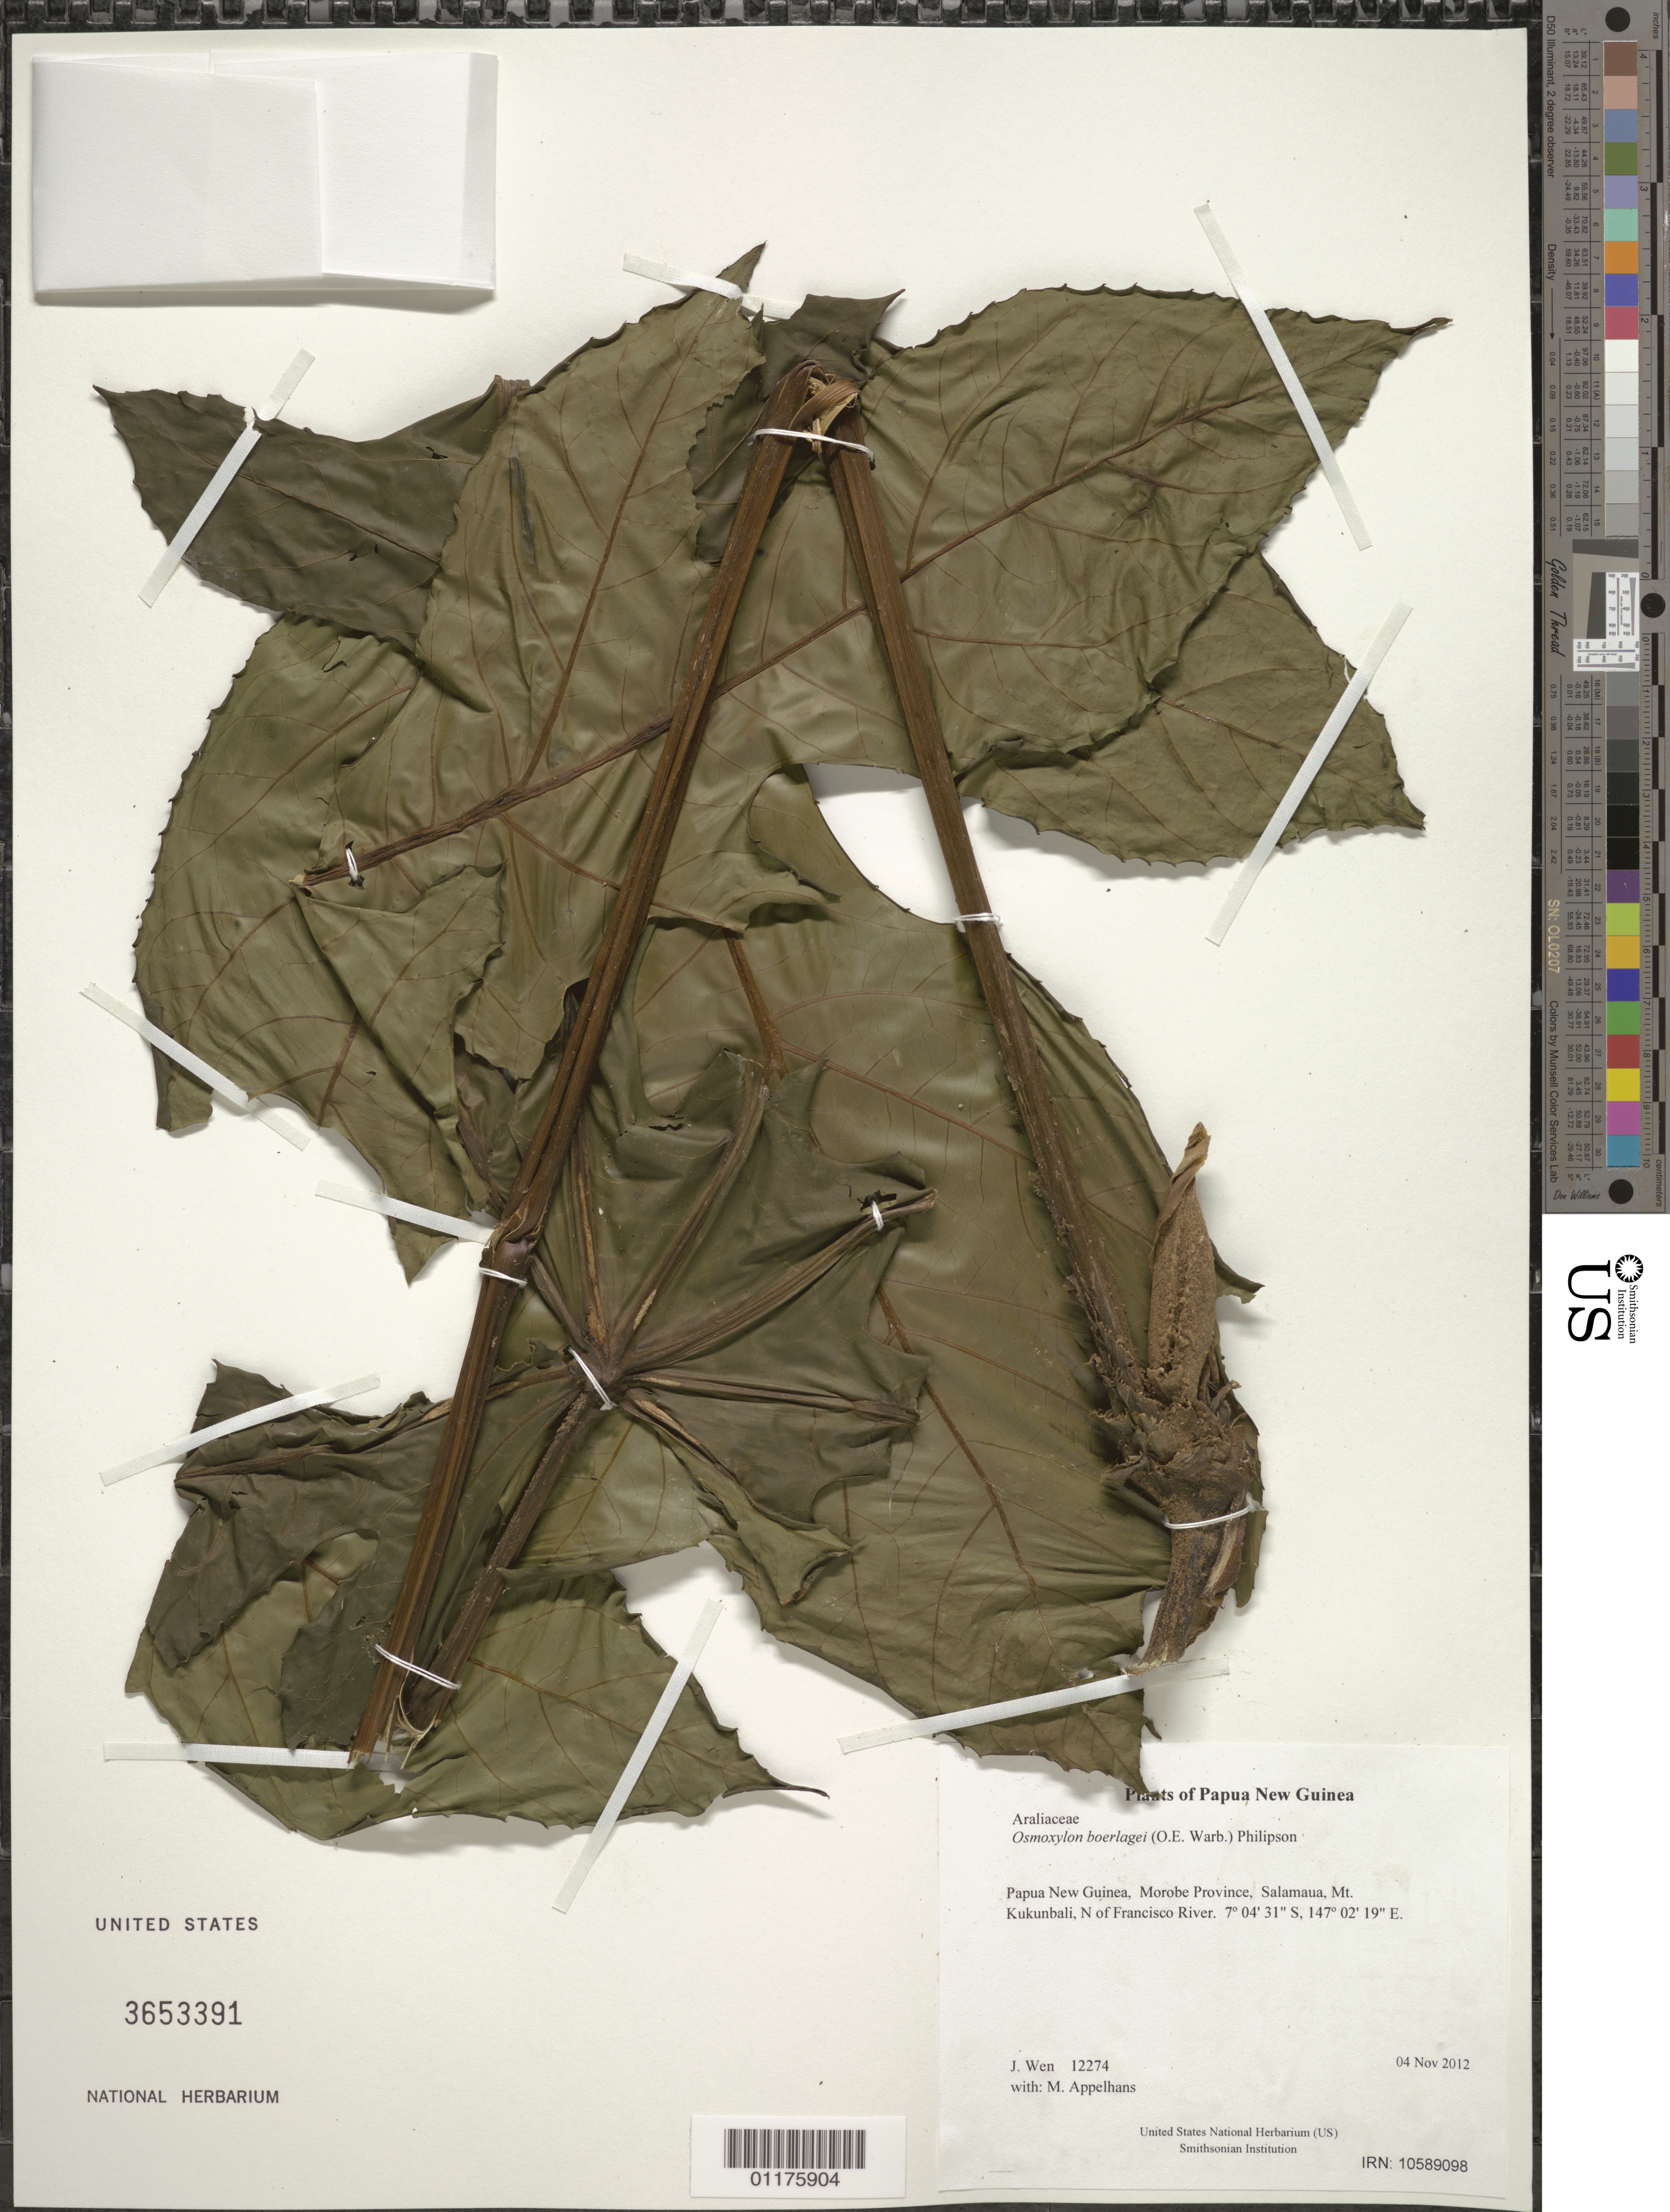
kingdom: Plantae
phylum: Tracheophyta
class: Magnoliopsida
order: Apiales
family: Araliaceae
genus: Osmoxylon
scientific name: Osmoxylon boerlagei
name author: (Warb.) Philipson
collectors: M. Appelhans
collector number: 12274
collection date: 2012-11-04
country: Papua New Guinea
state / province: Morobe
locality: Salamaua, Mt. Kukunbali, N of Francisco River.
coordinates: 07 04.531 S, 147 02.322 E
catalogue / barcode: US 3653391